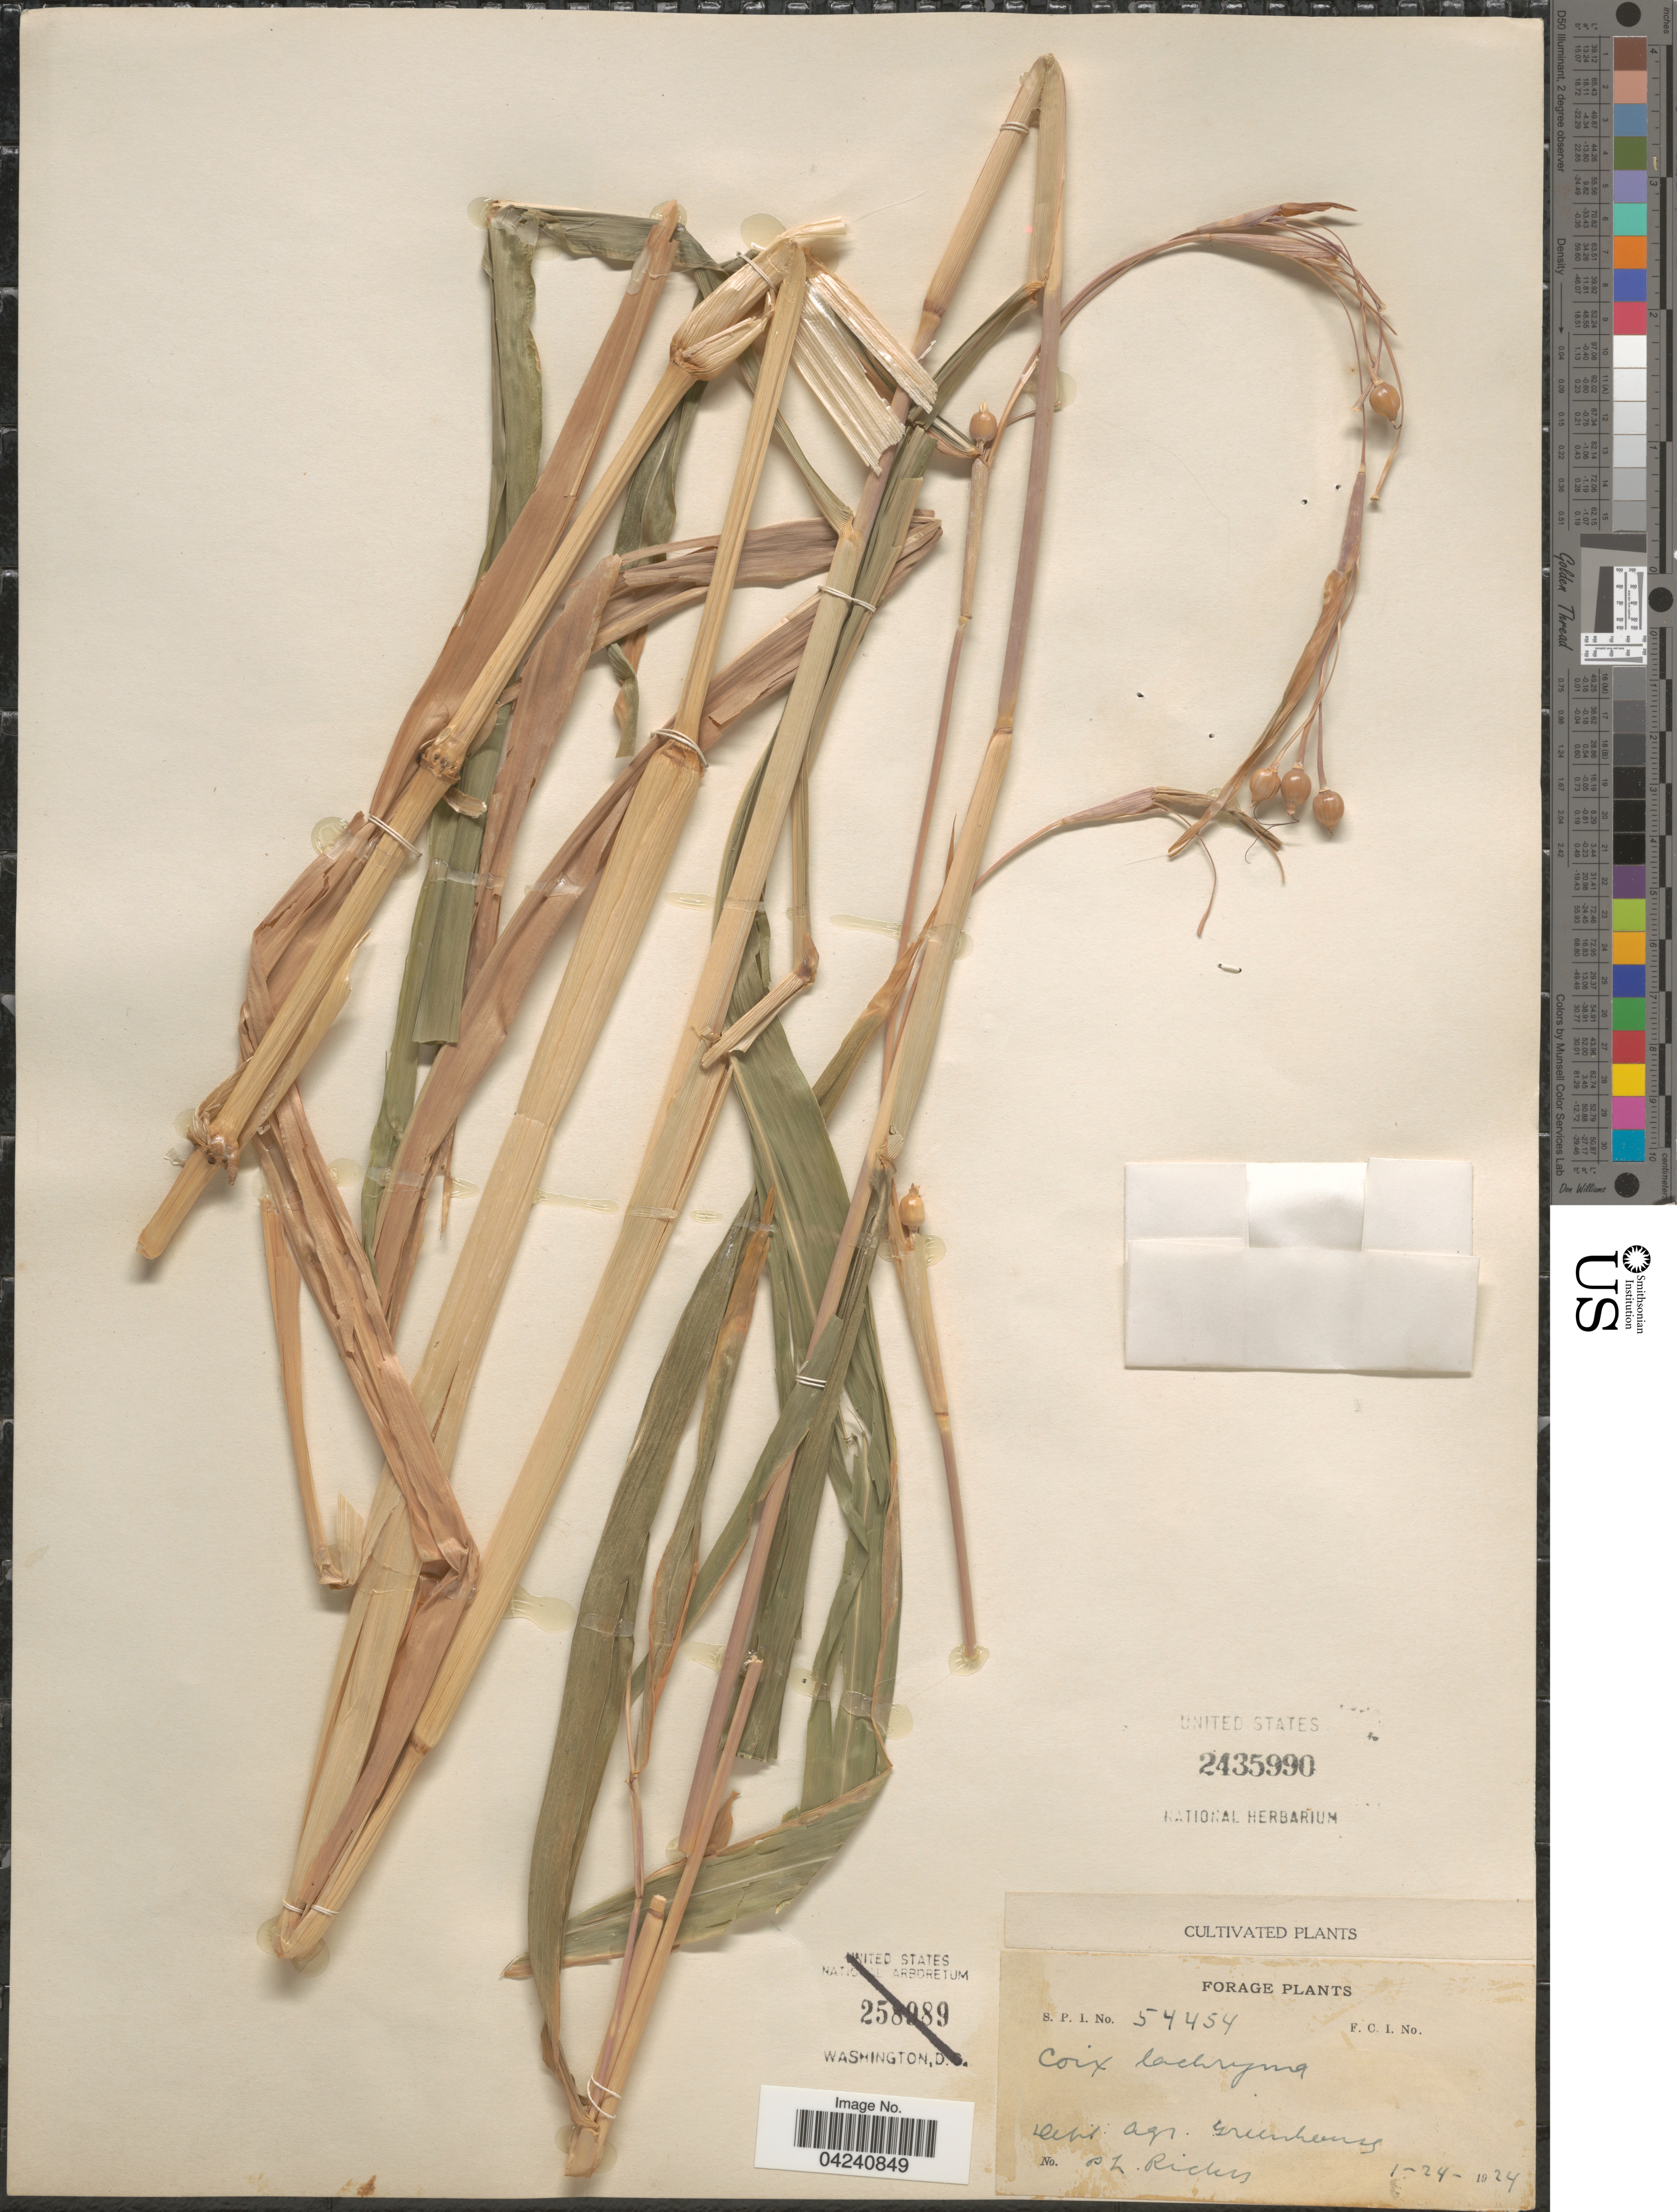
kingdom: Plantae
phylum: Tracheophyta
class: Liliopsida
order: Poales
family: Poaceae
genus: Coix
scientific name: Coix lacryma-jobi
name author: L.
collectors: P. Ricker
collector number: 54454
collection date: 1924-01-24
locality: Dept. Agr. Greenhouse.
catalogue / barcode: US 2435990